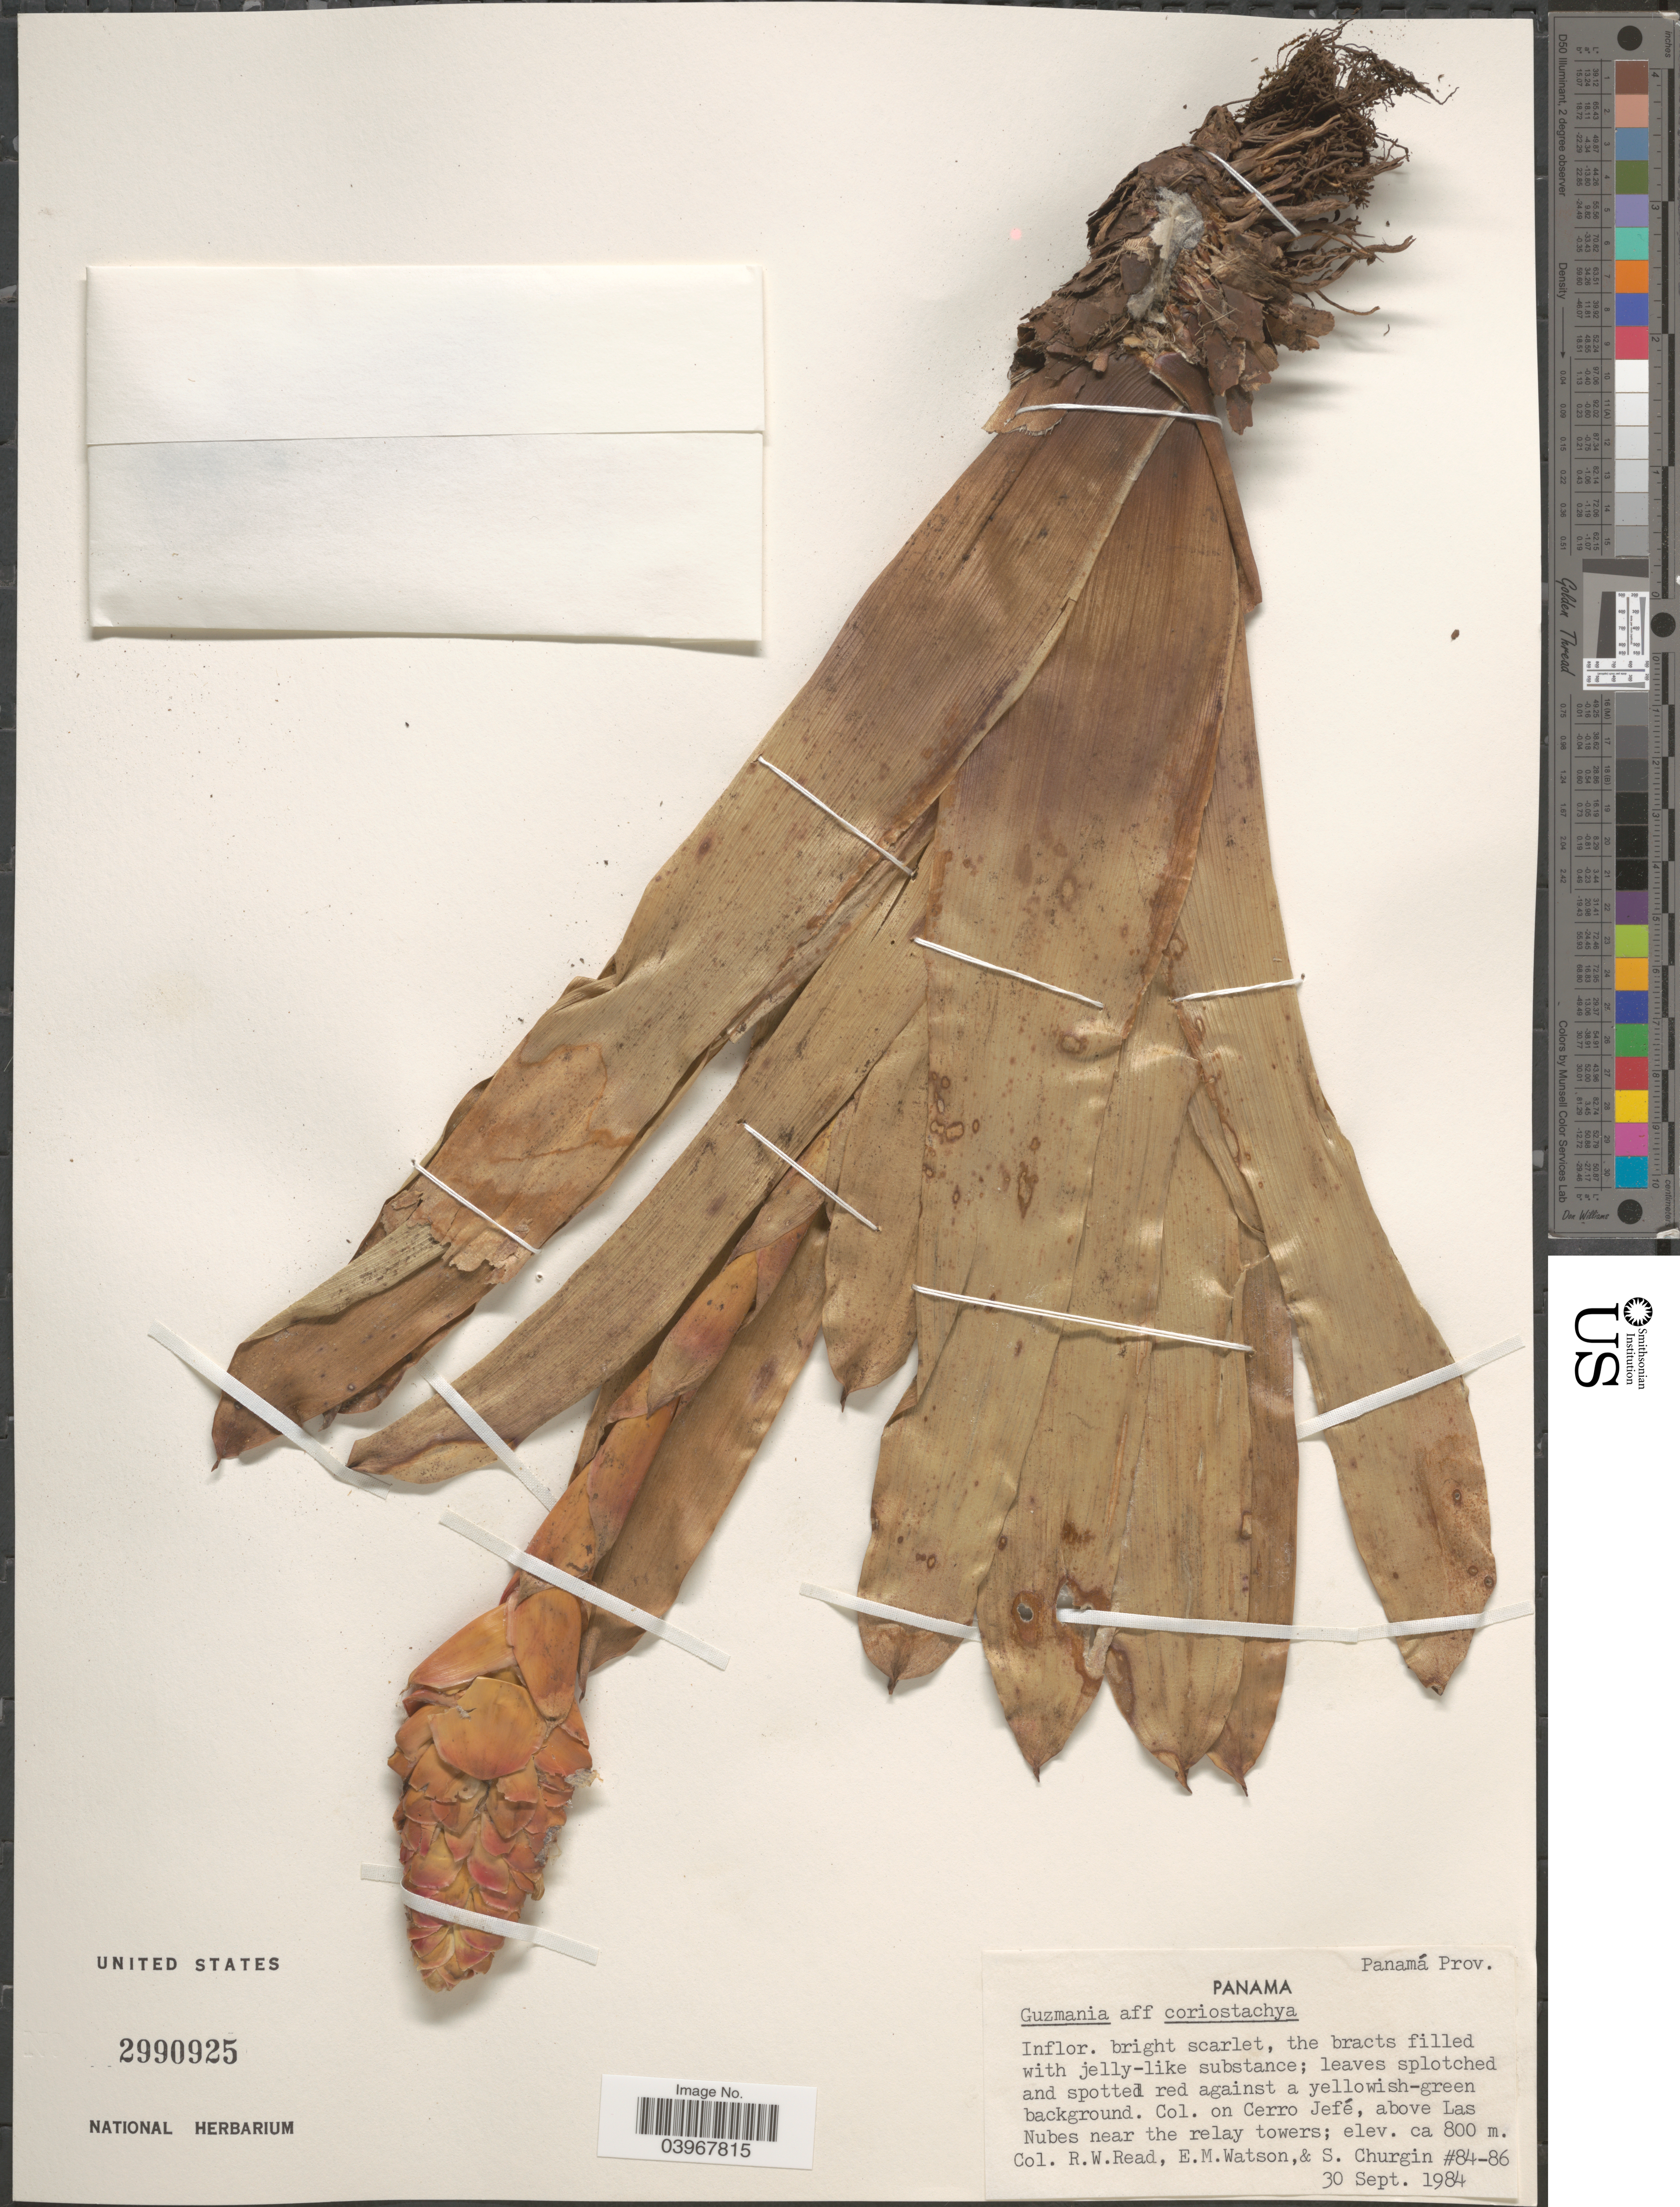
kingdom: Plantae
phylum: Tracheophyta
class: Liliopsida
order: Poales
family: Bromeliaceae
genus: Guzmania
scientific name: Guzmania coriostachya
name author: (Griseb.) Mez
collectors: R. W. Read, E. M. Watson & S. Churgin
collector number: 84-86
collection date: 1984-09-30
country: Panama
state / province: Panamá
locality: On Cerro Jefé, above Las Nubes near the relay towers.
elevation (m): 800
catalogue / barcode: US 2990925